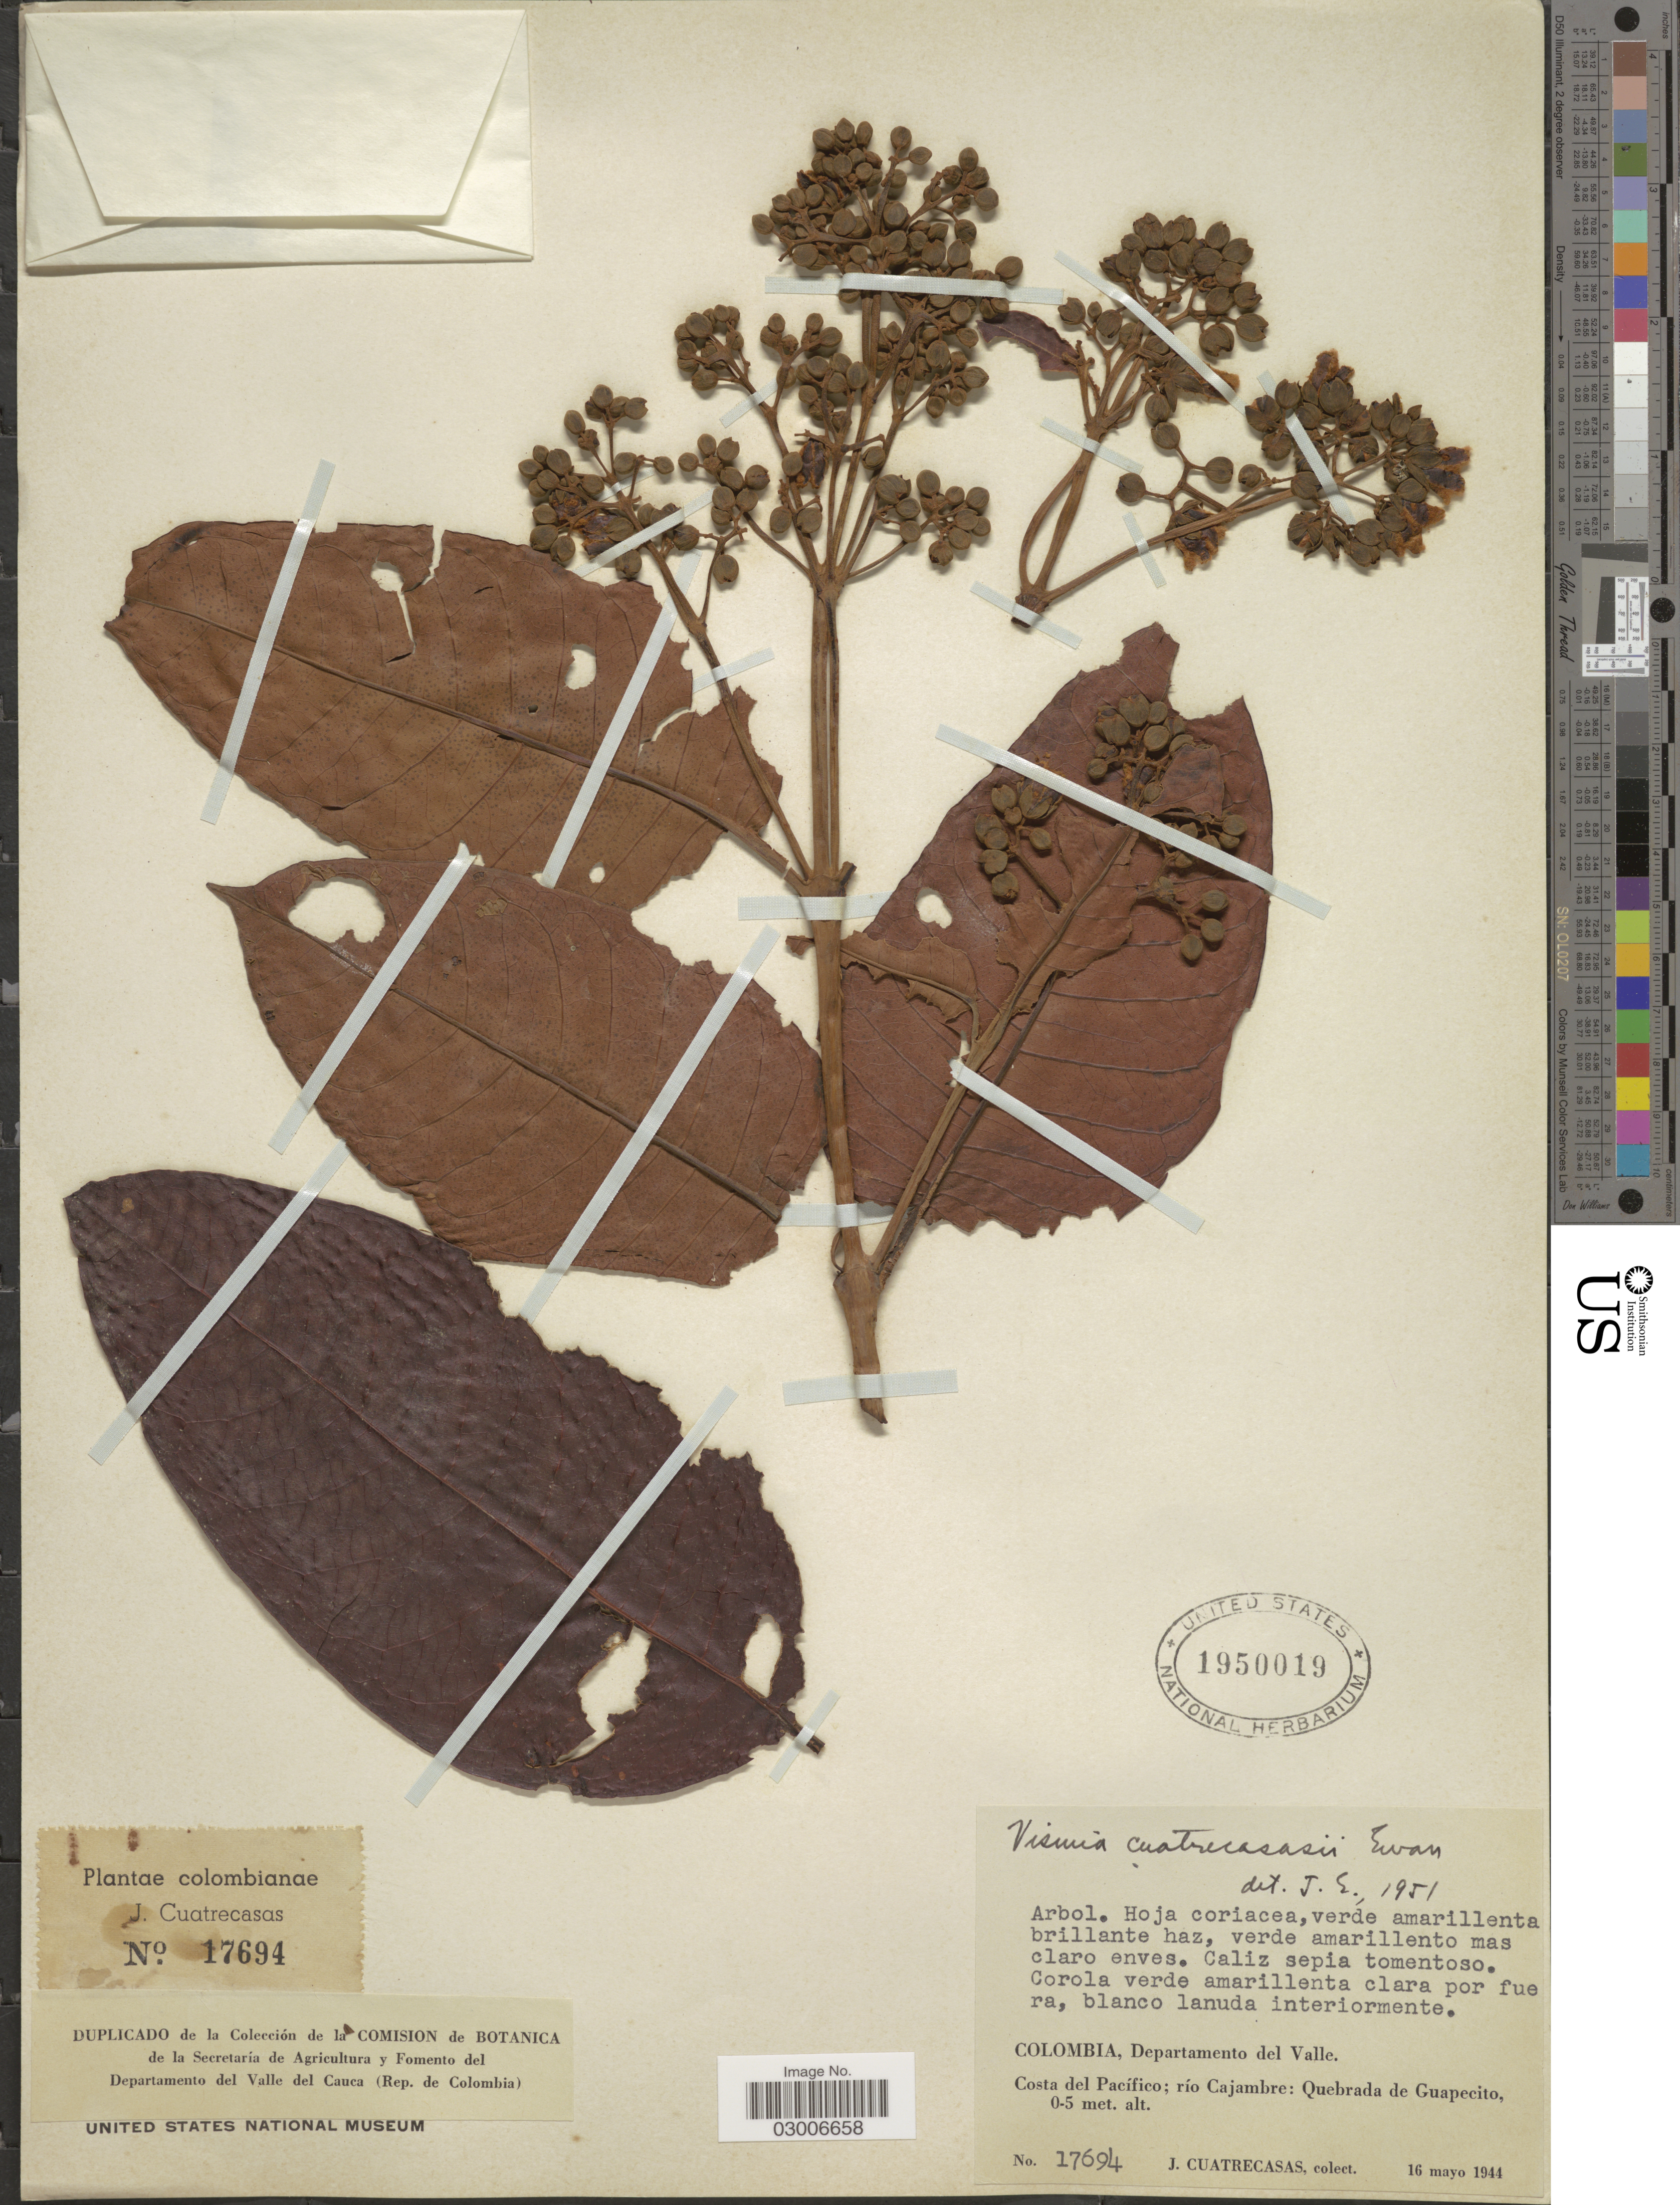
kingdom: Plantae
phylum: Tracheophyta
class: Magnoliopsida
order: Malpighiales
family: Hypericaceae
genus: Vismia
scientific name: Vismia cuatrecasasii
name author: Ewan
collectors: J. Cuatrecasas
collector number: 17694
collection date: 1944-05-16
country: Colombia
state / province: Valle del Cauca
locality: Departamento del Valle, Costa del Pacífico; río Cajambre: Quebrada de Guapecito.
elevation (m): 0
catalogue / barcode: US 1950019